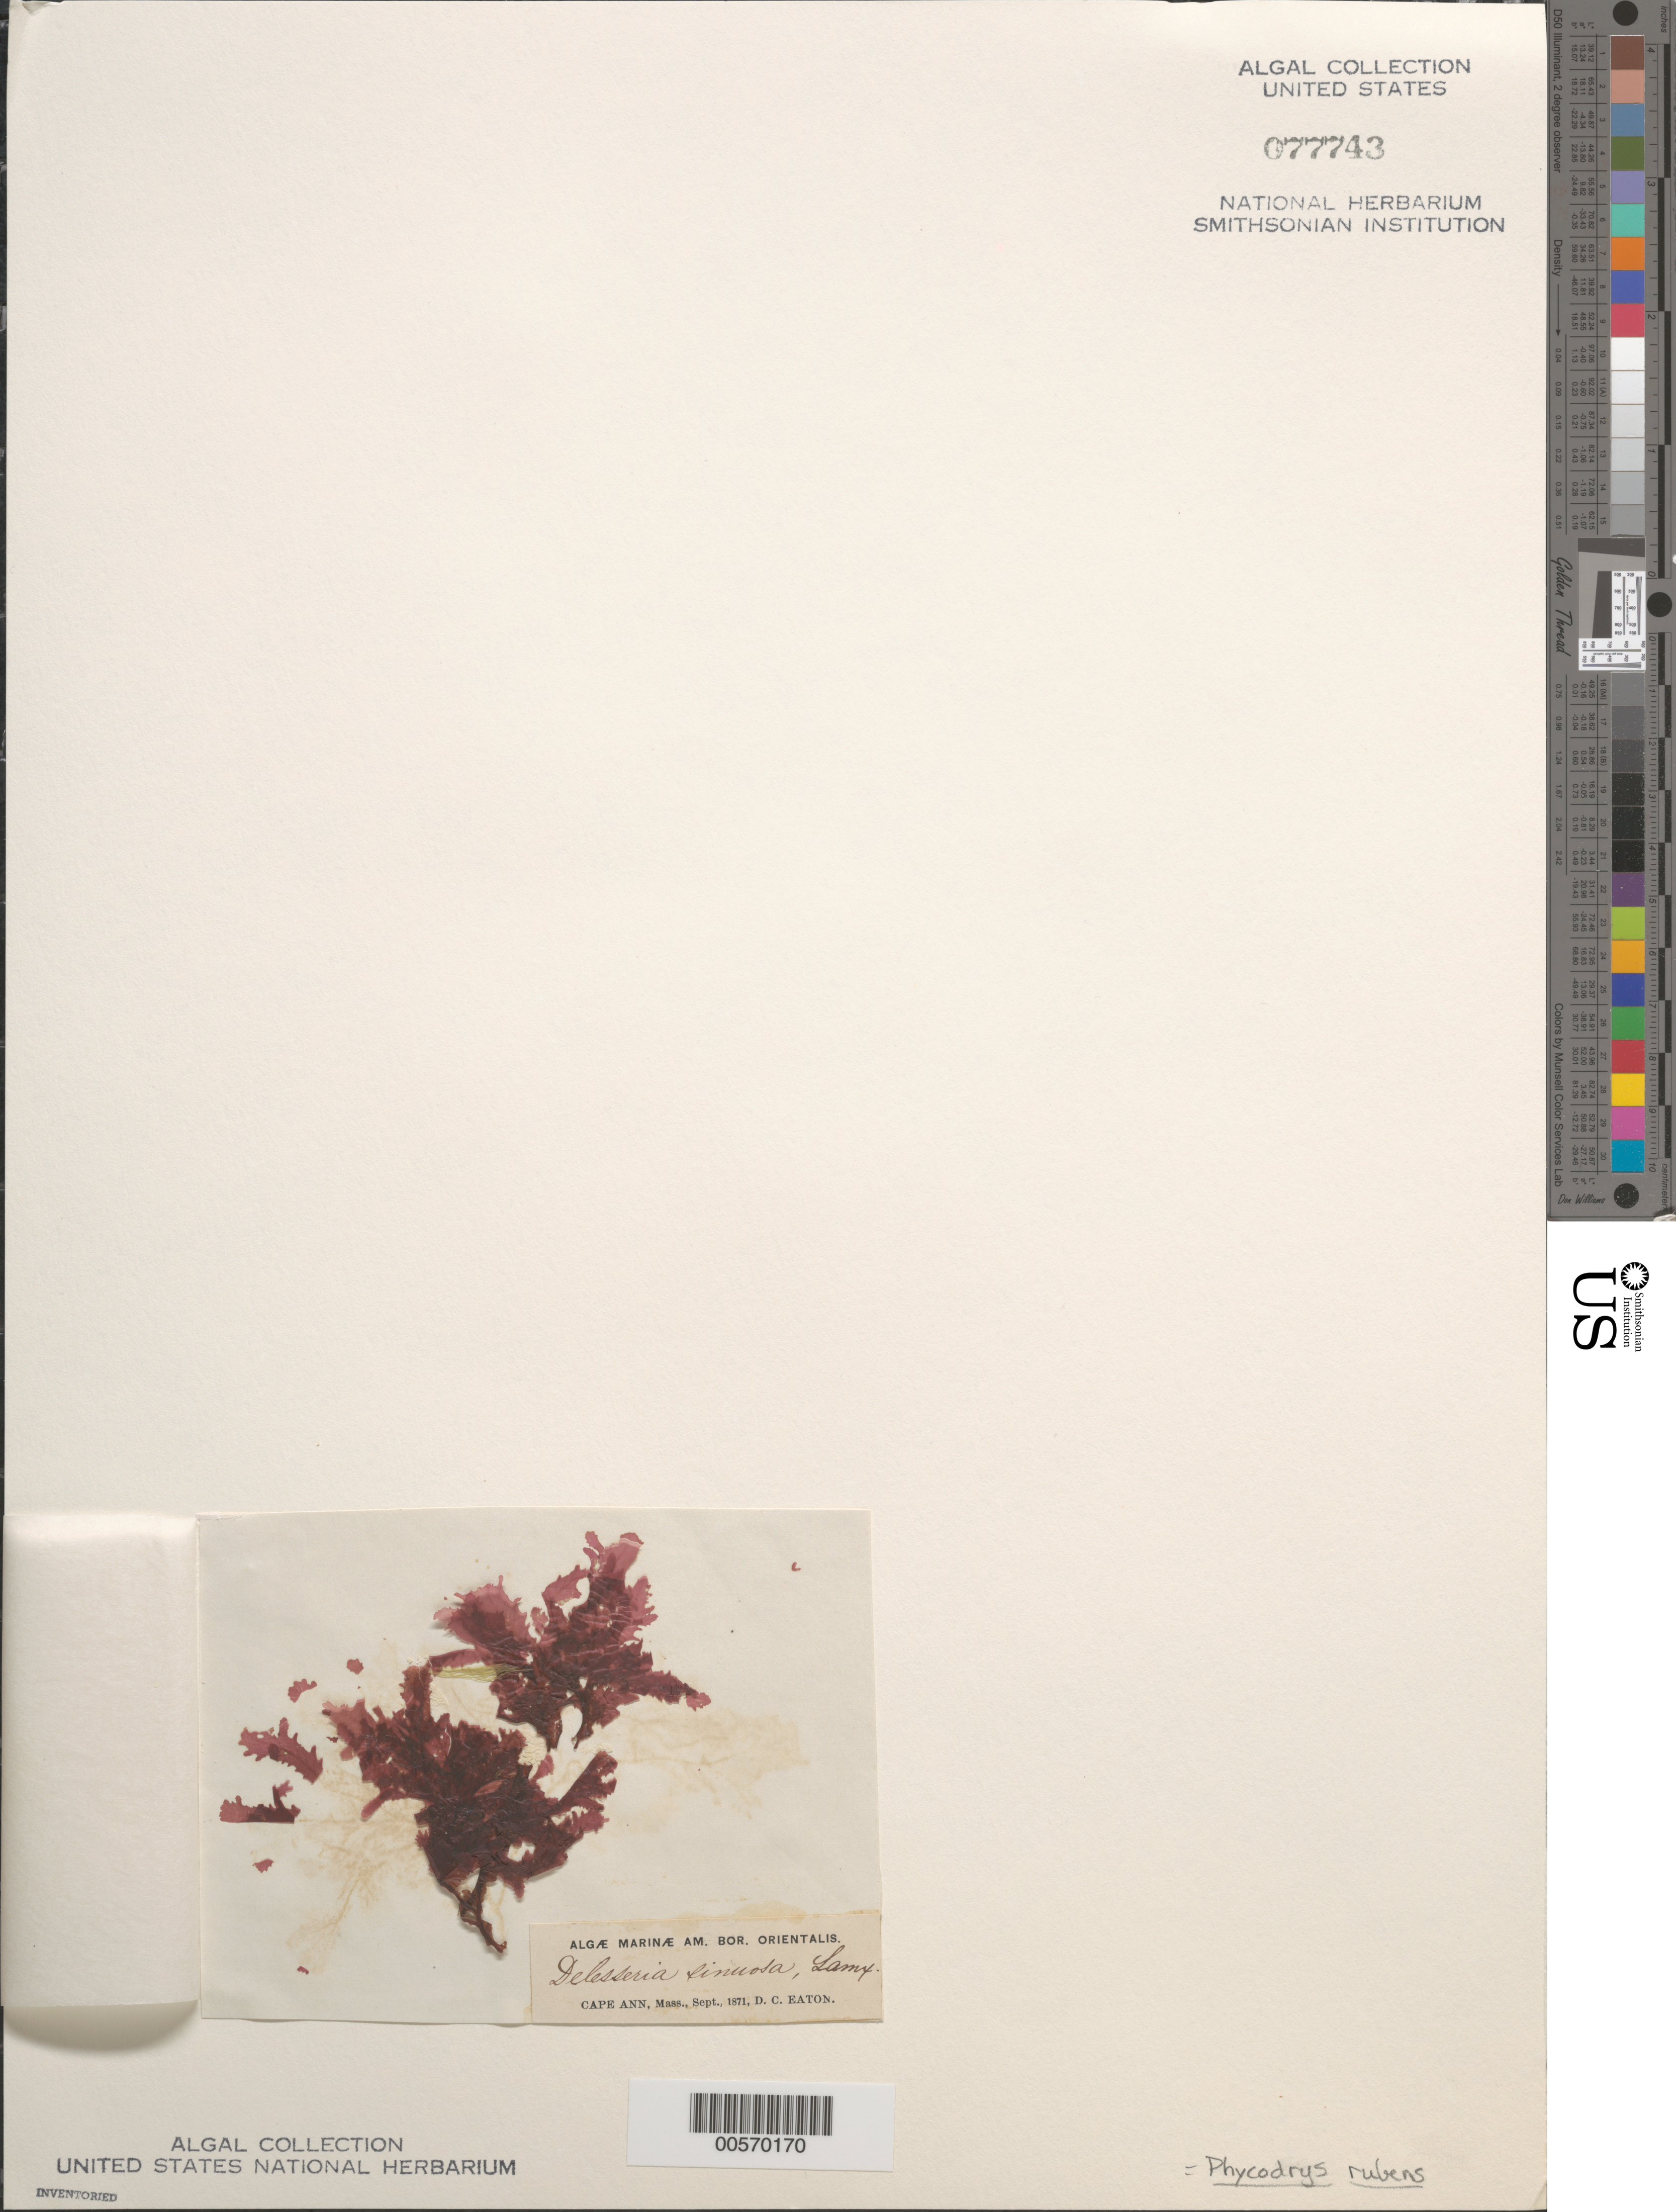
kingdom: Plantae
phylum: Rhodophyta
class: Florideophyceae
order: Ceramiales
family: Delesseriaceae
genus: Phycodrys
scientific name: Phycodrys rubens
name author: (L.) Batters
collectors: D. C. Eaton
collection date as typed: Sep 1871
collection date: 1871-09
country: United States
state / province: Massachusetts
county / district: Essex County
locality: Cape Ann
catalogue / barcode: US 77743